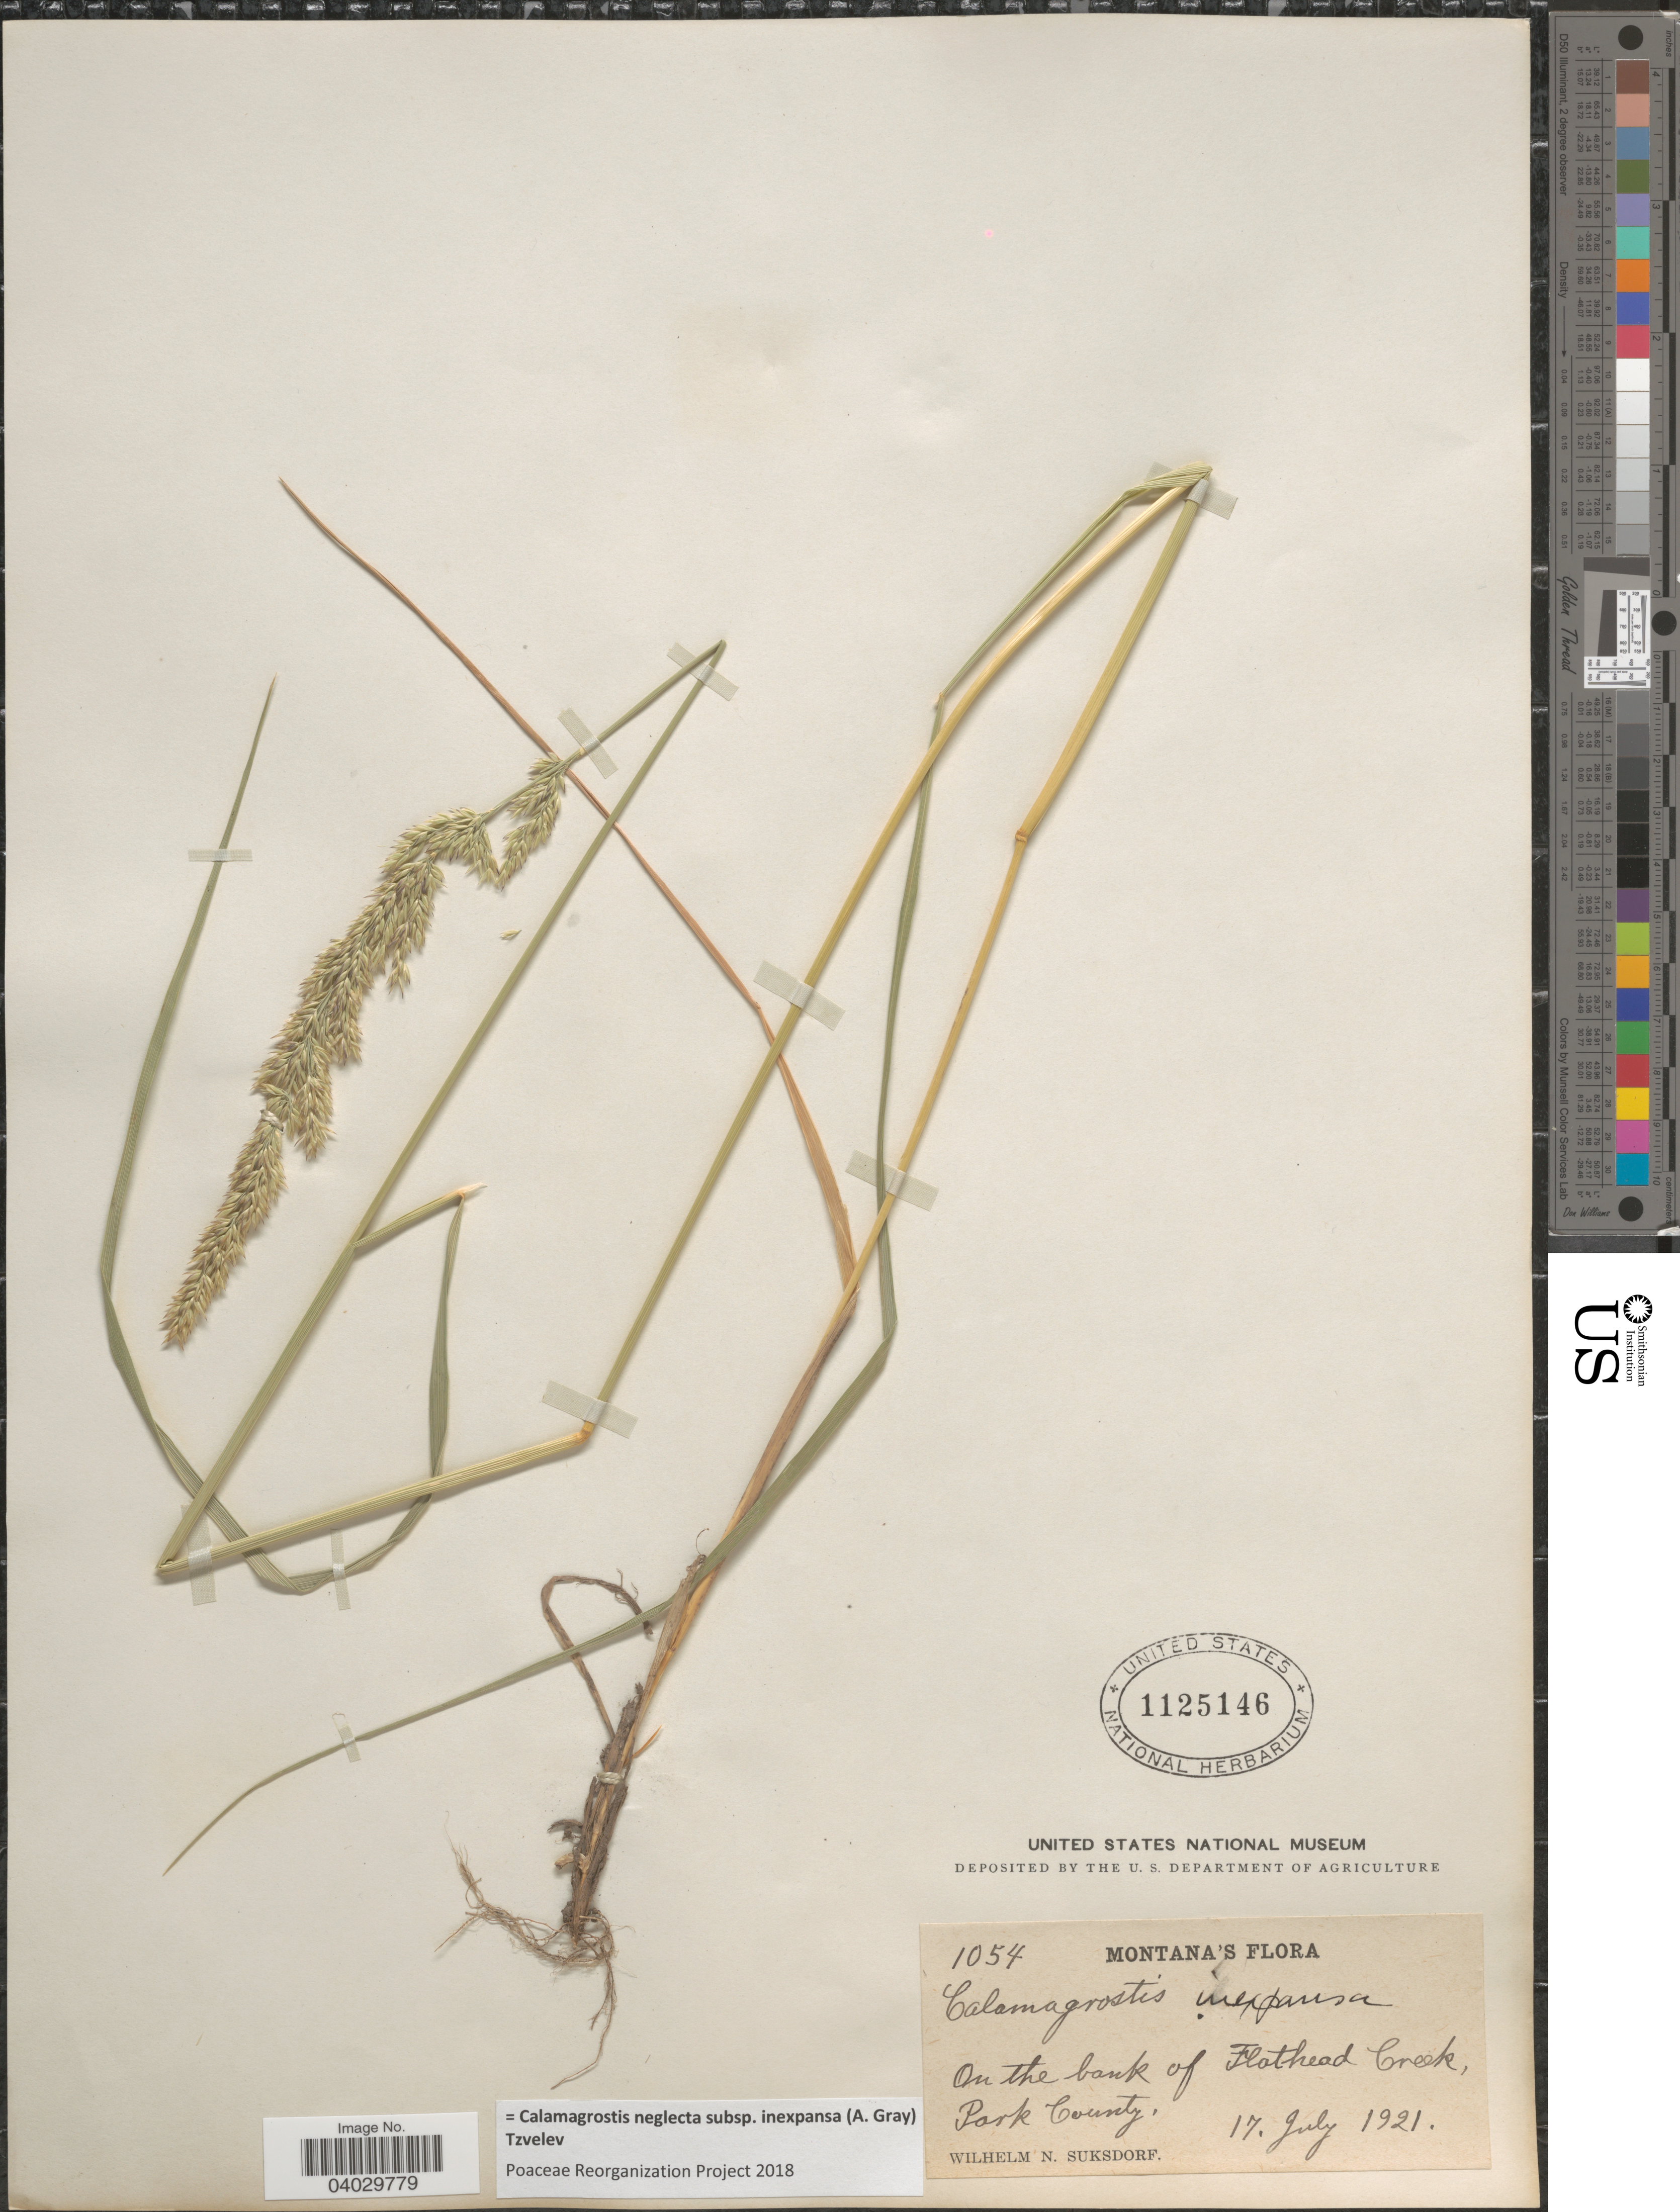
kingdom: Plantae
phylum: Tracheophyta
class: Liliopsida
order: Poales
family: Poaceae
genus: Calamagrostis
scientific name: Calamagrostis neglecta subsp. inexpansa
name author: (A. Gray) Tzvelev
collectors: W. N. Suksdorf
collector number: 1054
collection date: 1921-07-17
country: United States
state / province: Montana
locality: On the bank of Flathead Creek, Park County.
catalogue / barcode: US 1125146